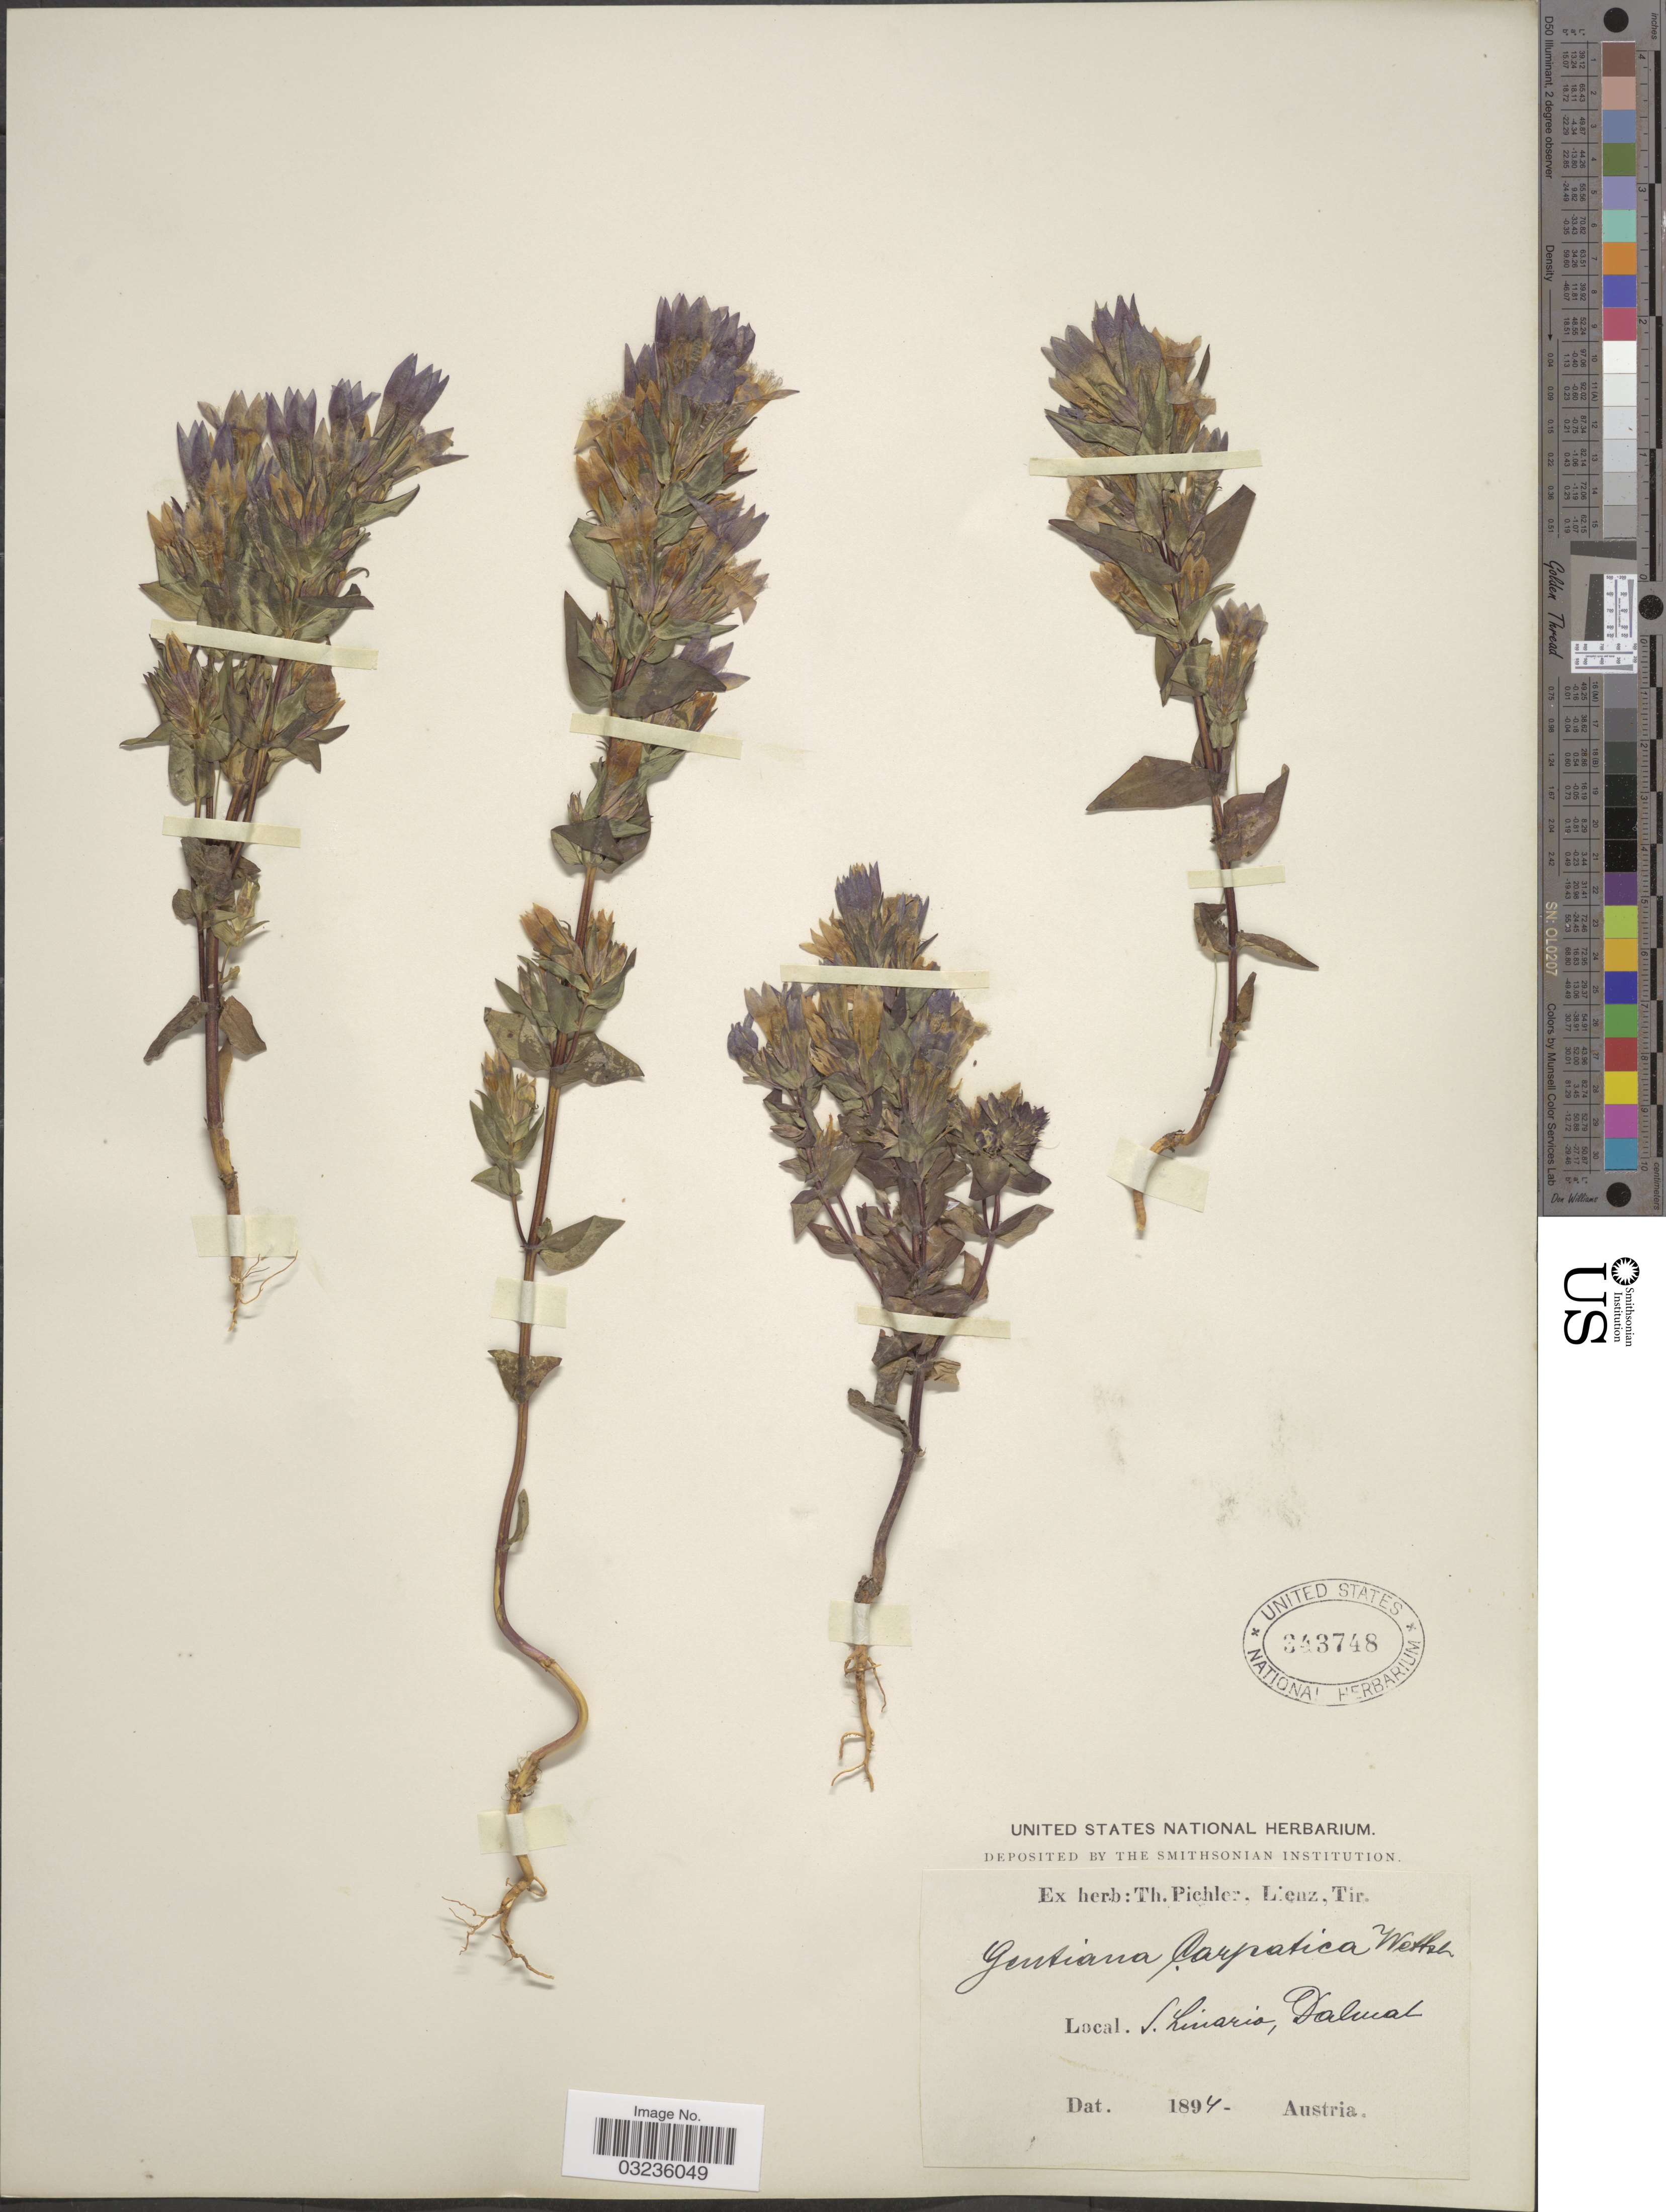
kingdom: Plantae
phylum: Tracheophyta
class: Magnoliopsida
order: Gentianales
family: Gentianaceae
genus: Gentiana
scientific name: Gentiana carpatica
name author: Wettst.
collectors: ex herb. T. Pichler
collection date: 1894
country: Austria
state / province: Tirol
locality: S Luiario, Dalmat.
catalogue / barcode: US 343748